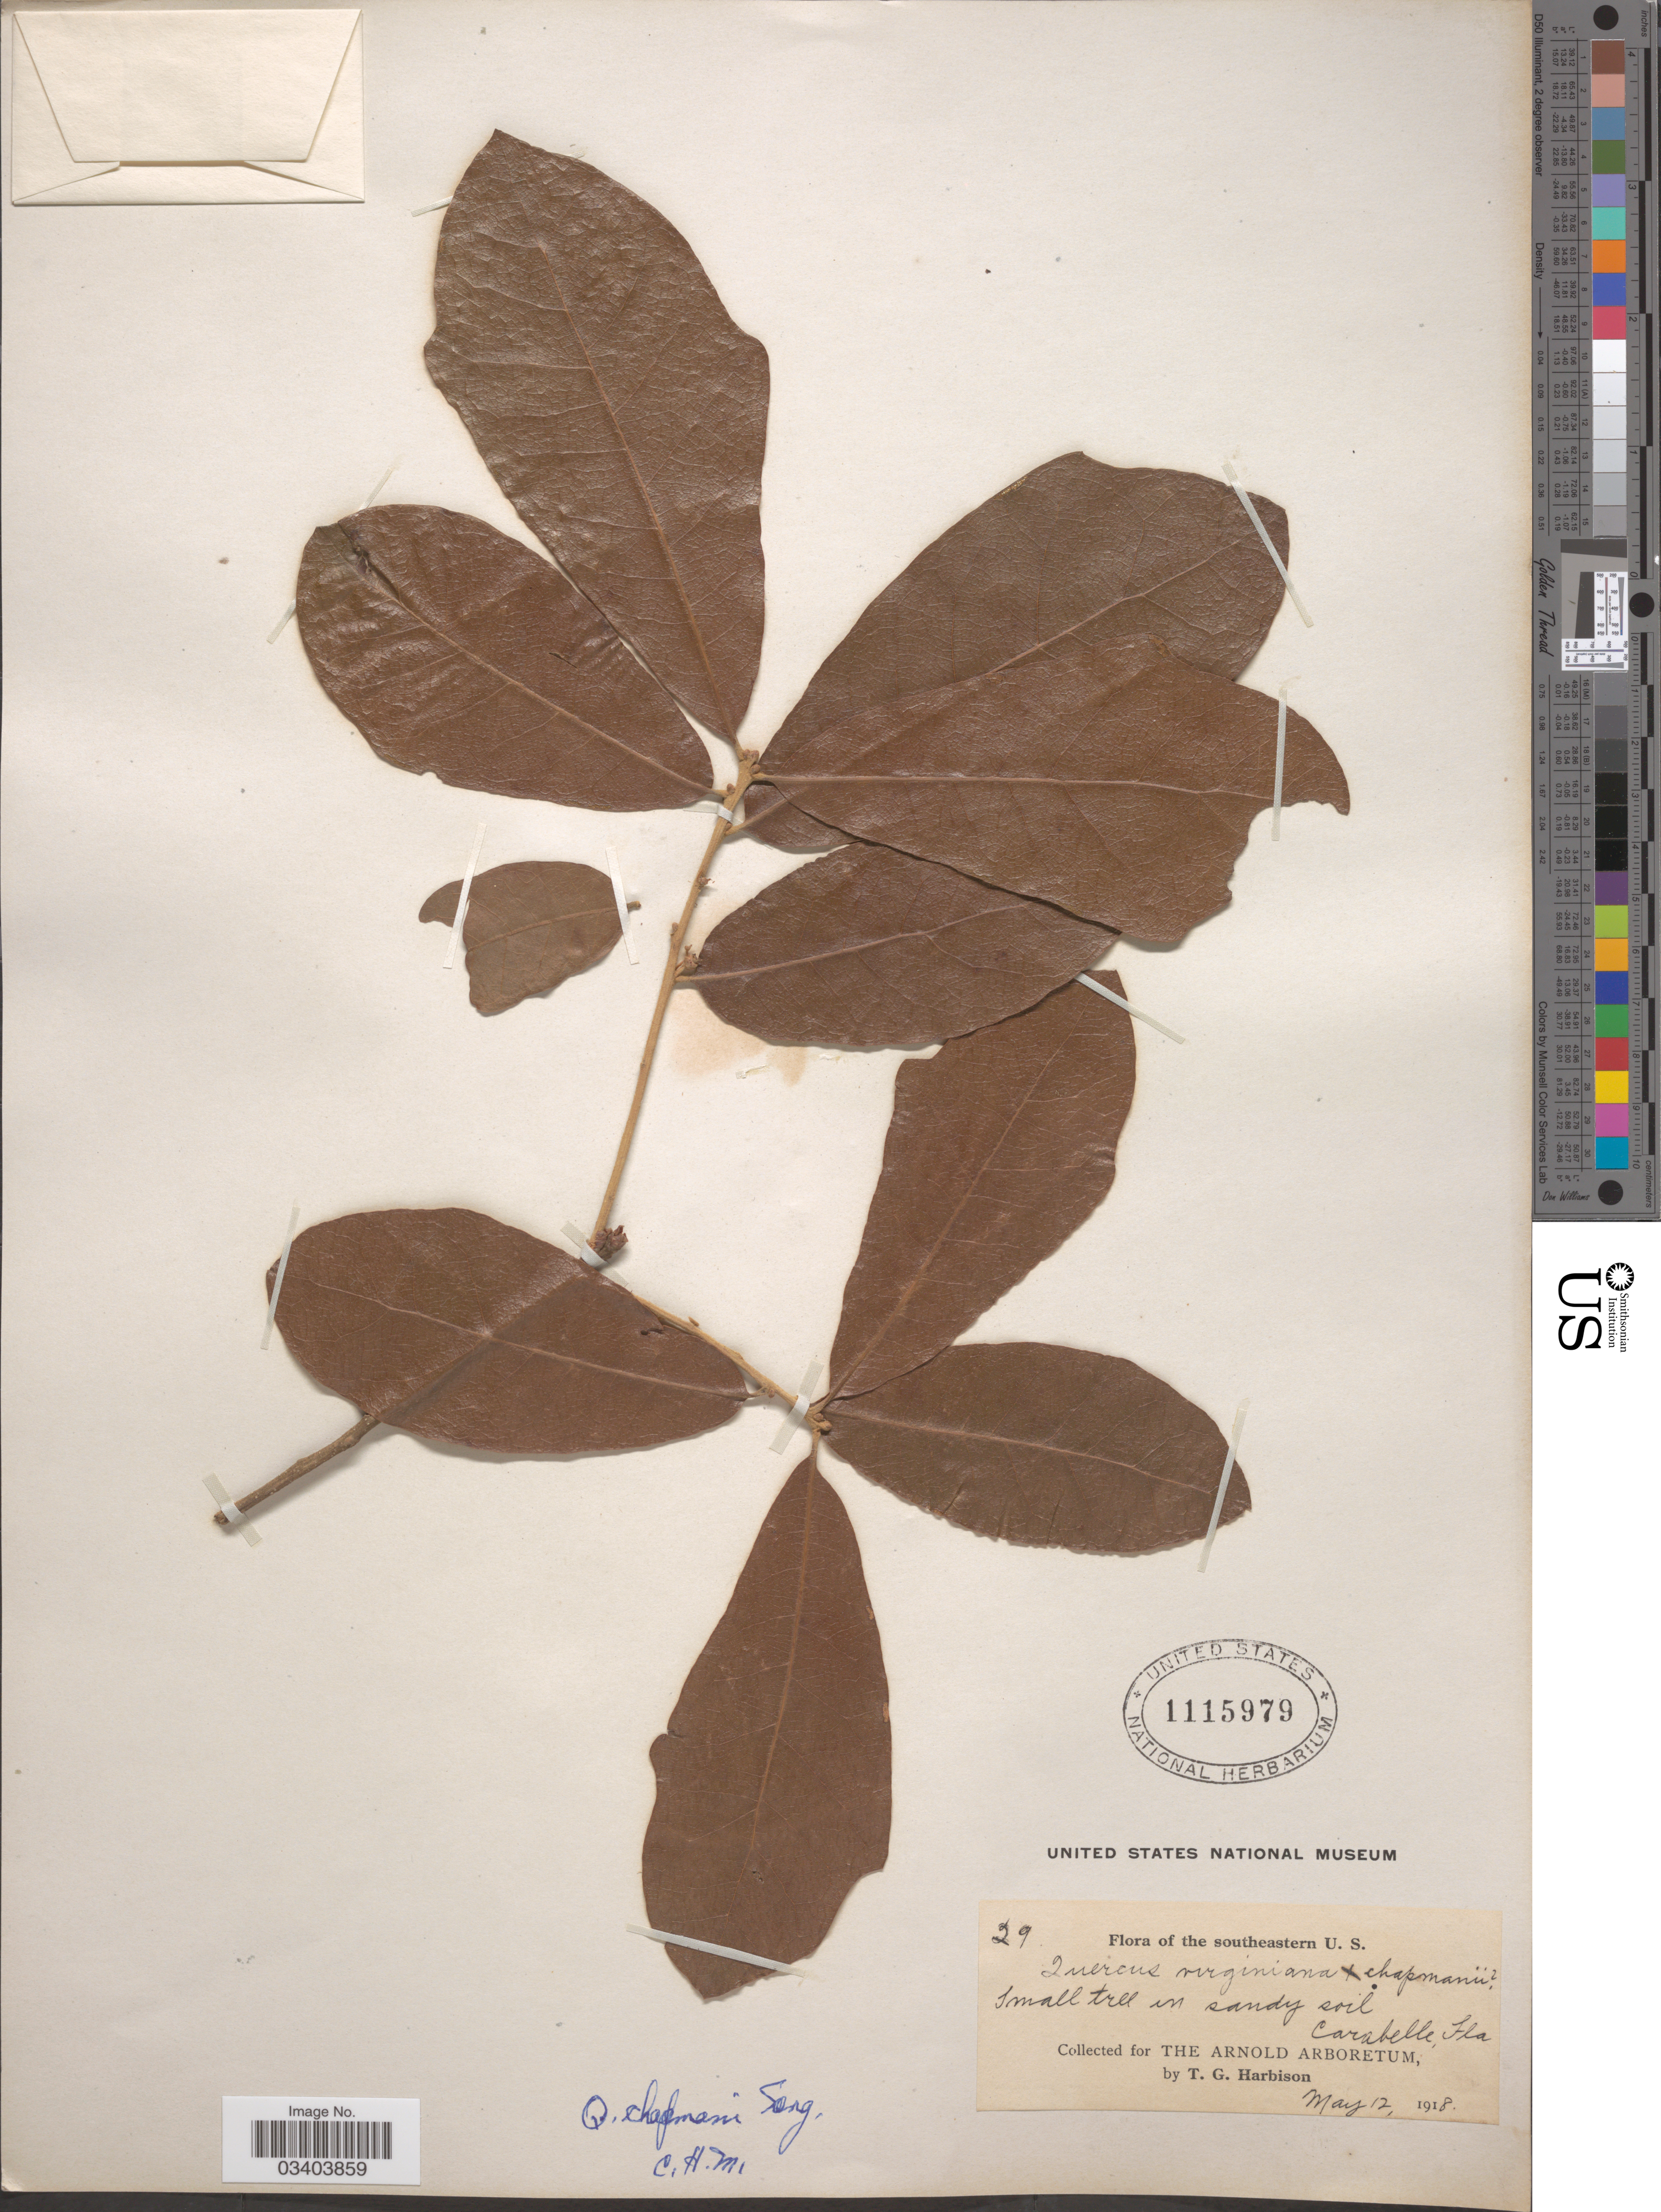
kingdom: Plantae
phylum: Tracheophyta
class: Magnoliopsida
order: Fagales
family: Fagaceae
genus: Quercus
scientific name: Quercus chapmanii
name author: Sarg.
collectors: T. Harbison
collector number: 29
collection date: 1918-05-12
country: United States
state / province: Florida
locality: Southeastern U. S. Carabelle.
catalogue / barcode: US 1115979